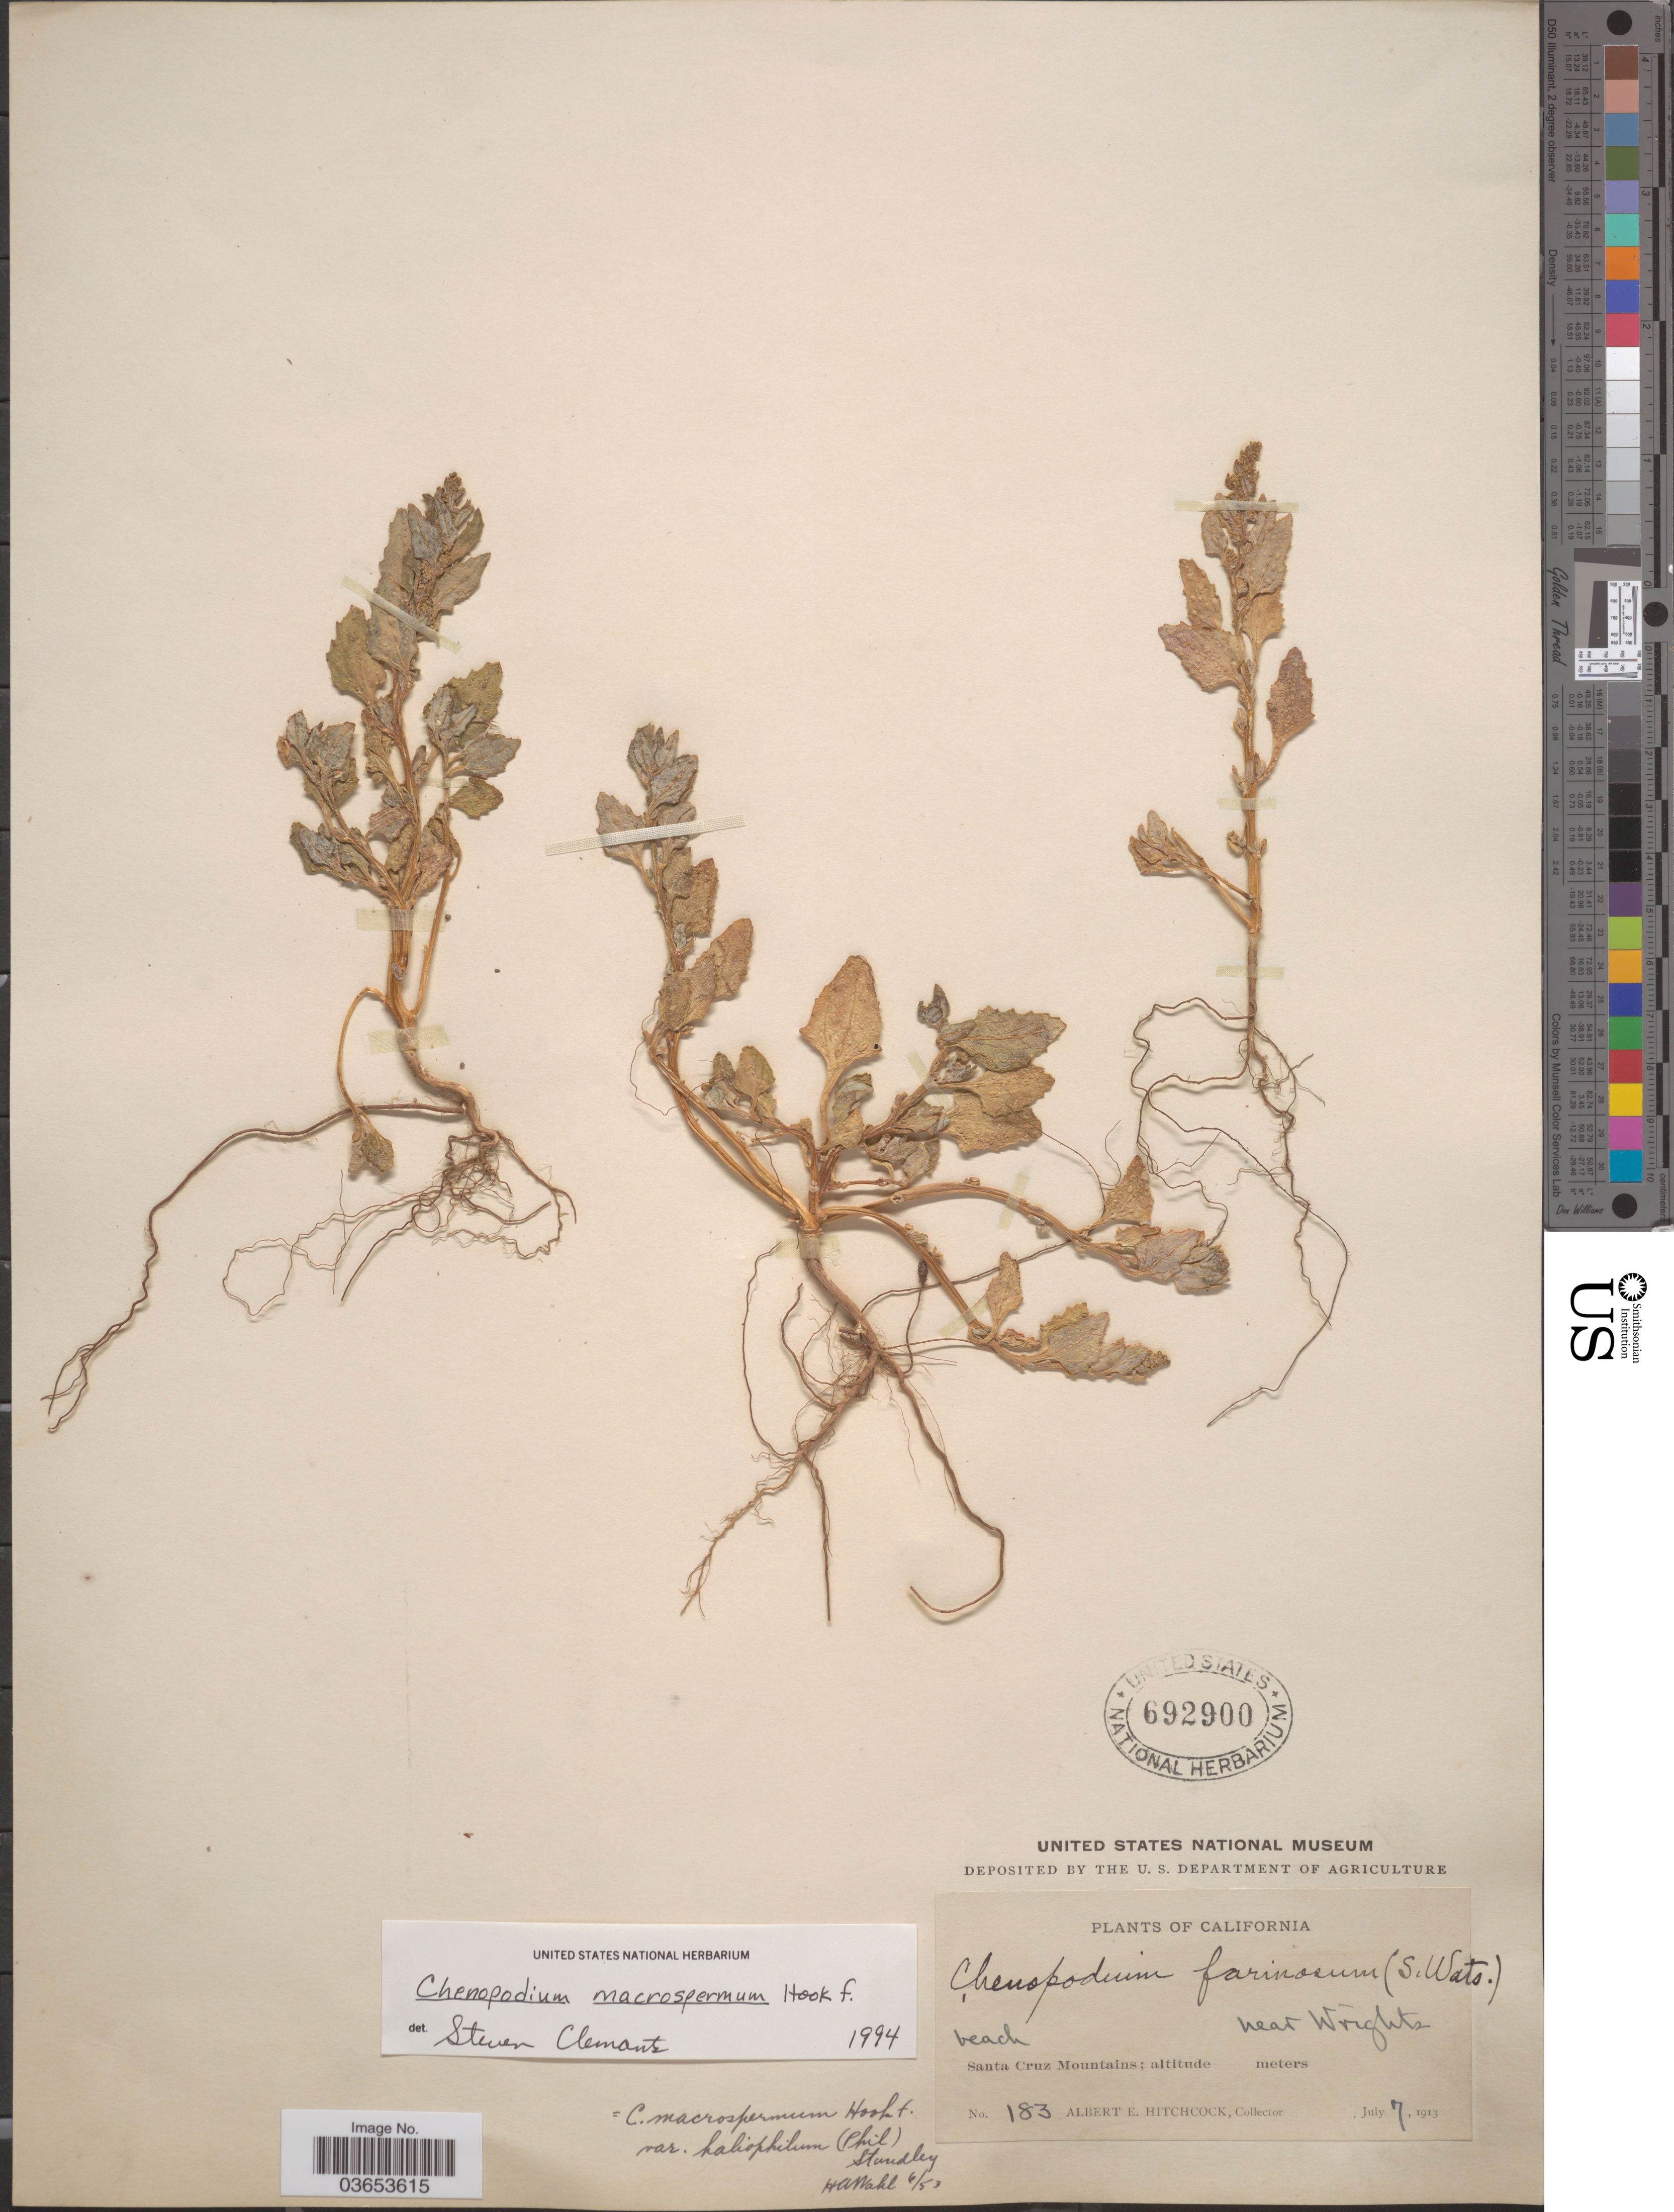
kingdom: Plantae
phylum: Tracheophyta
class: Magnoliopsida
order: Caryophyllales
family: Amaranthaceae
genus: Chenopodium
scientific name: Chenopodium macrospermum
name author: Hook. f.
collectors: A. Hitchcock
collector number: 183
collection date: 1913-07-07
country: United States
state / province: California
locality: Santa Cruz Mountains. Near Wrights.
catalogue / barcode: US 692900